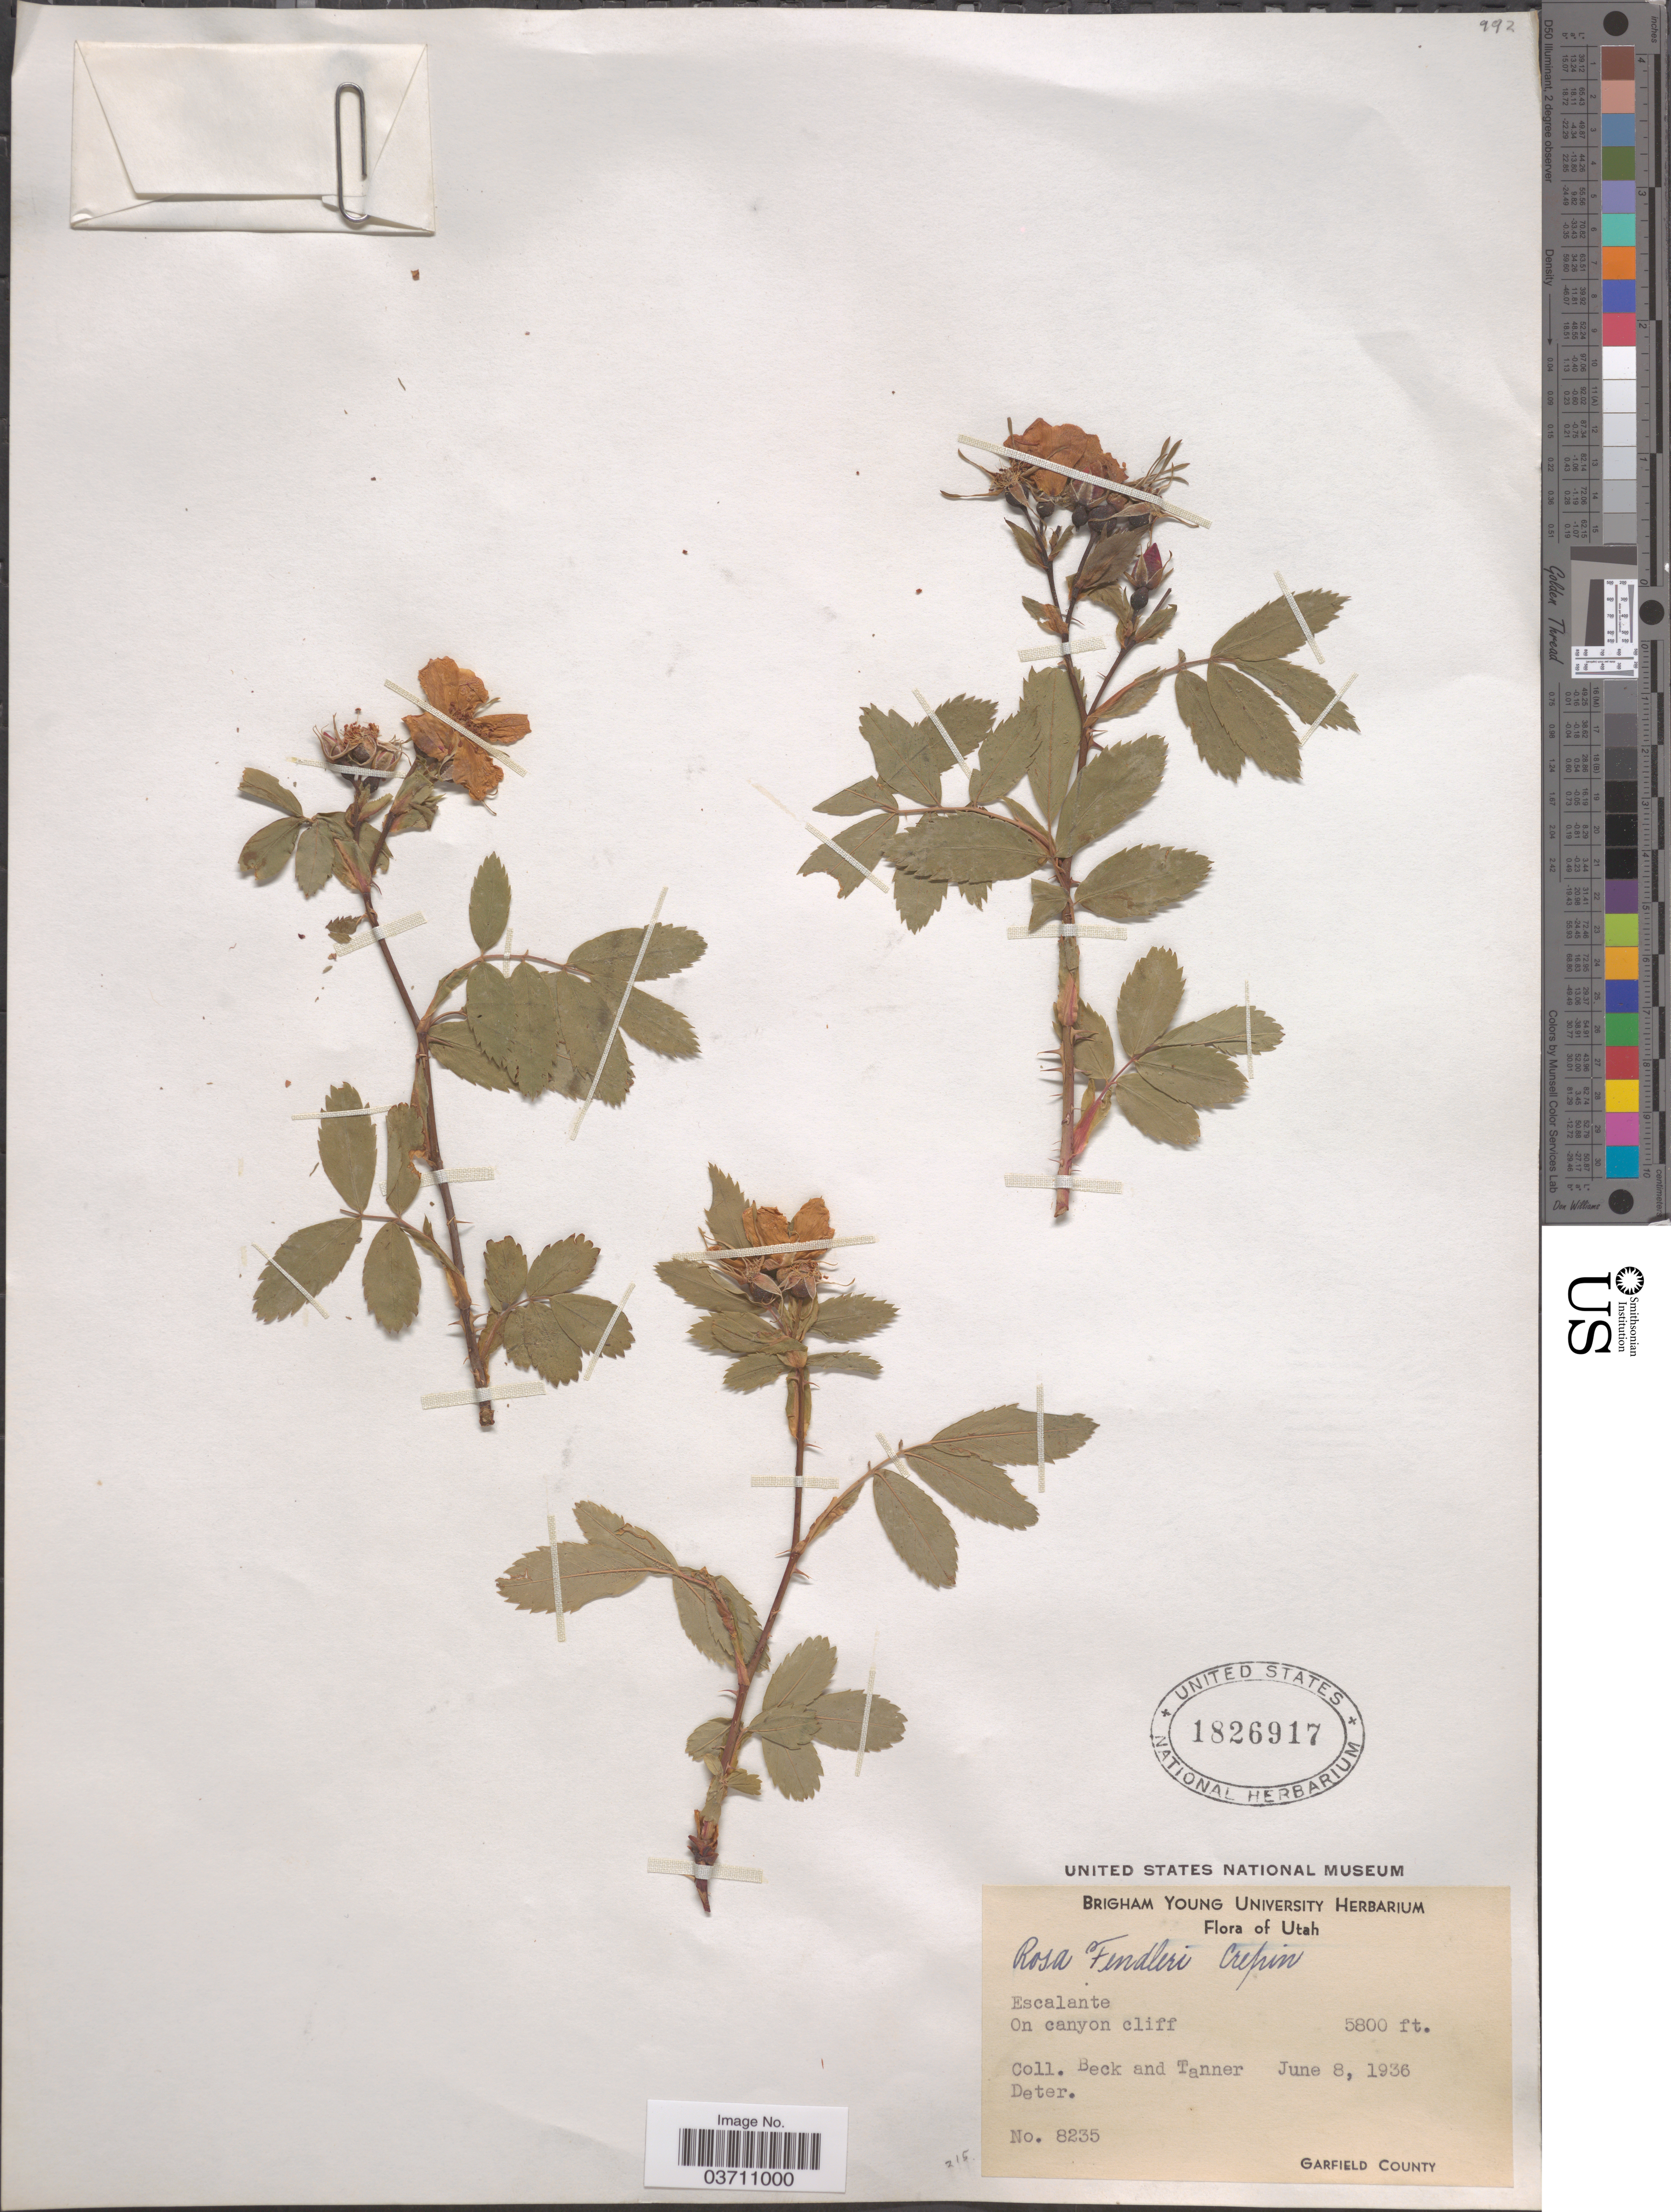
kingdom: Plantae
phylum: Tracheophyta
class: Magnoliopsida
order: Rosales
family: Rosaceae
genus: Rosa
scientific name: Rosa fendleri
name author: Crép.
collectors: -- Beck & -. Tanner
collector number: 8235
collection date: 1936-06-08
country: United States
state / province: Utah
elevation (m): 1768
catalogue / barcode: US 1826917